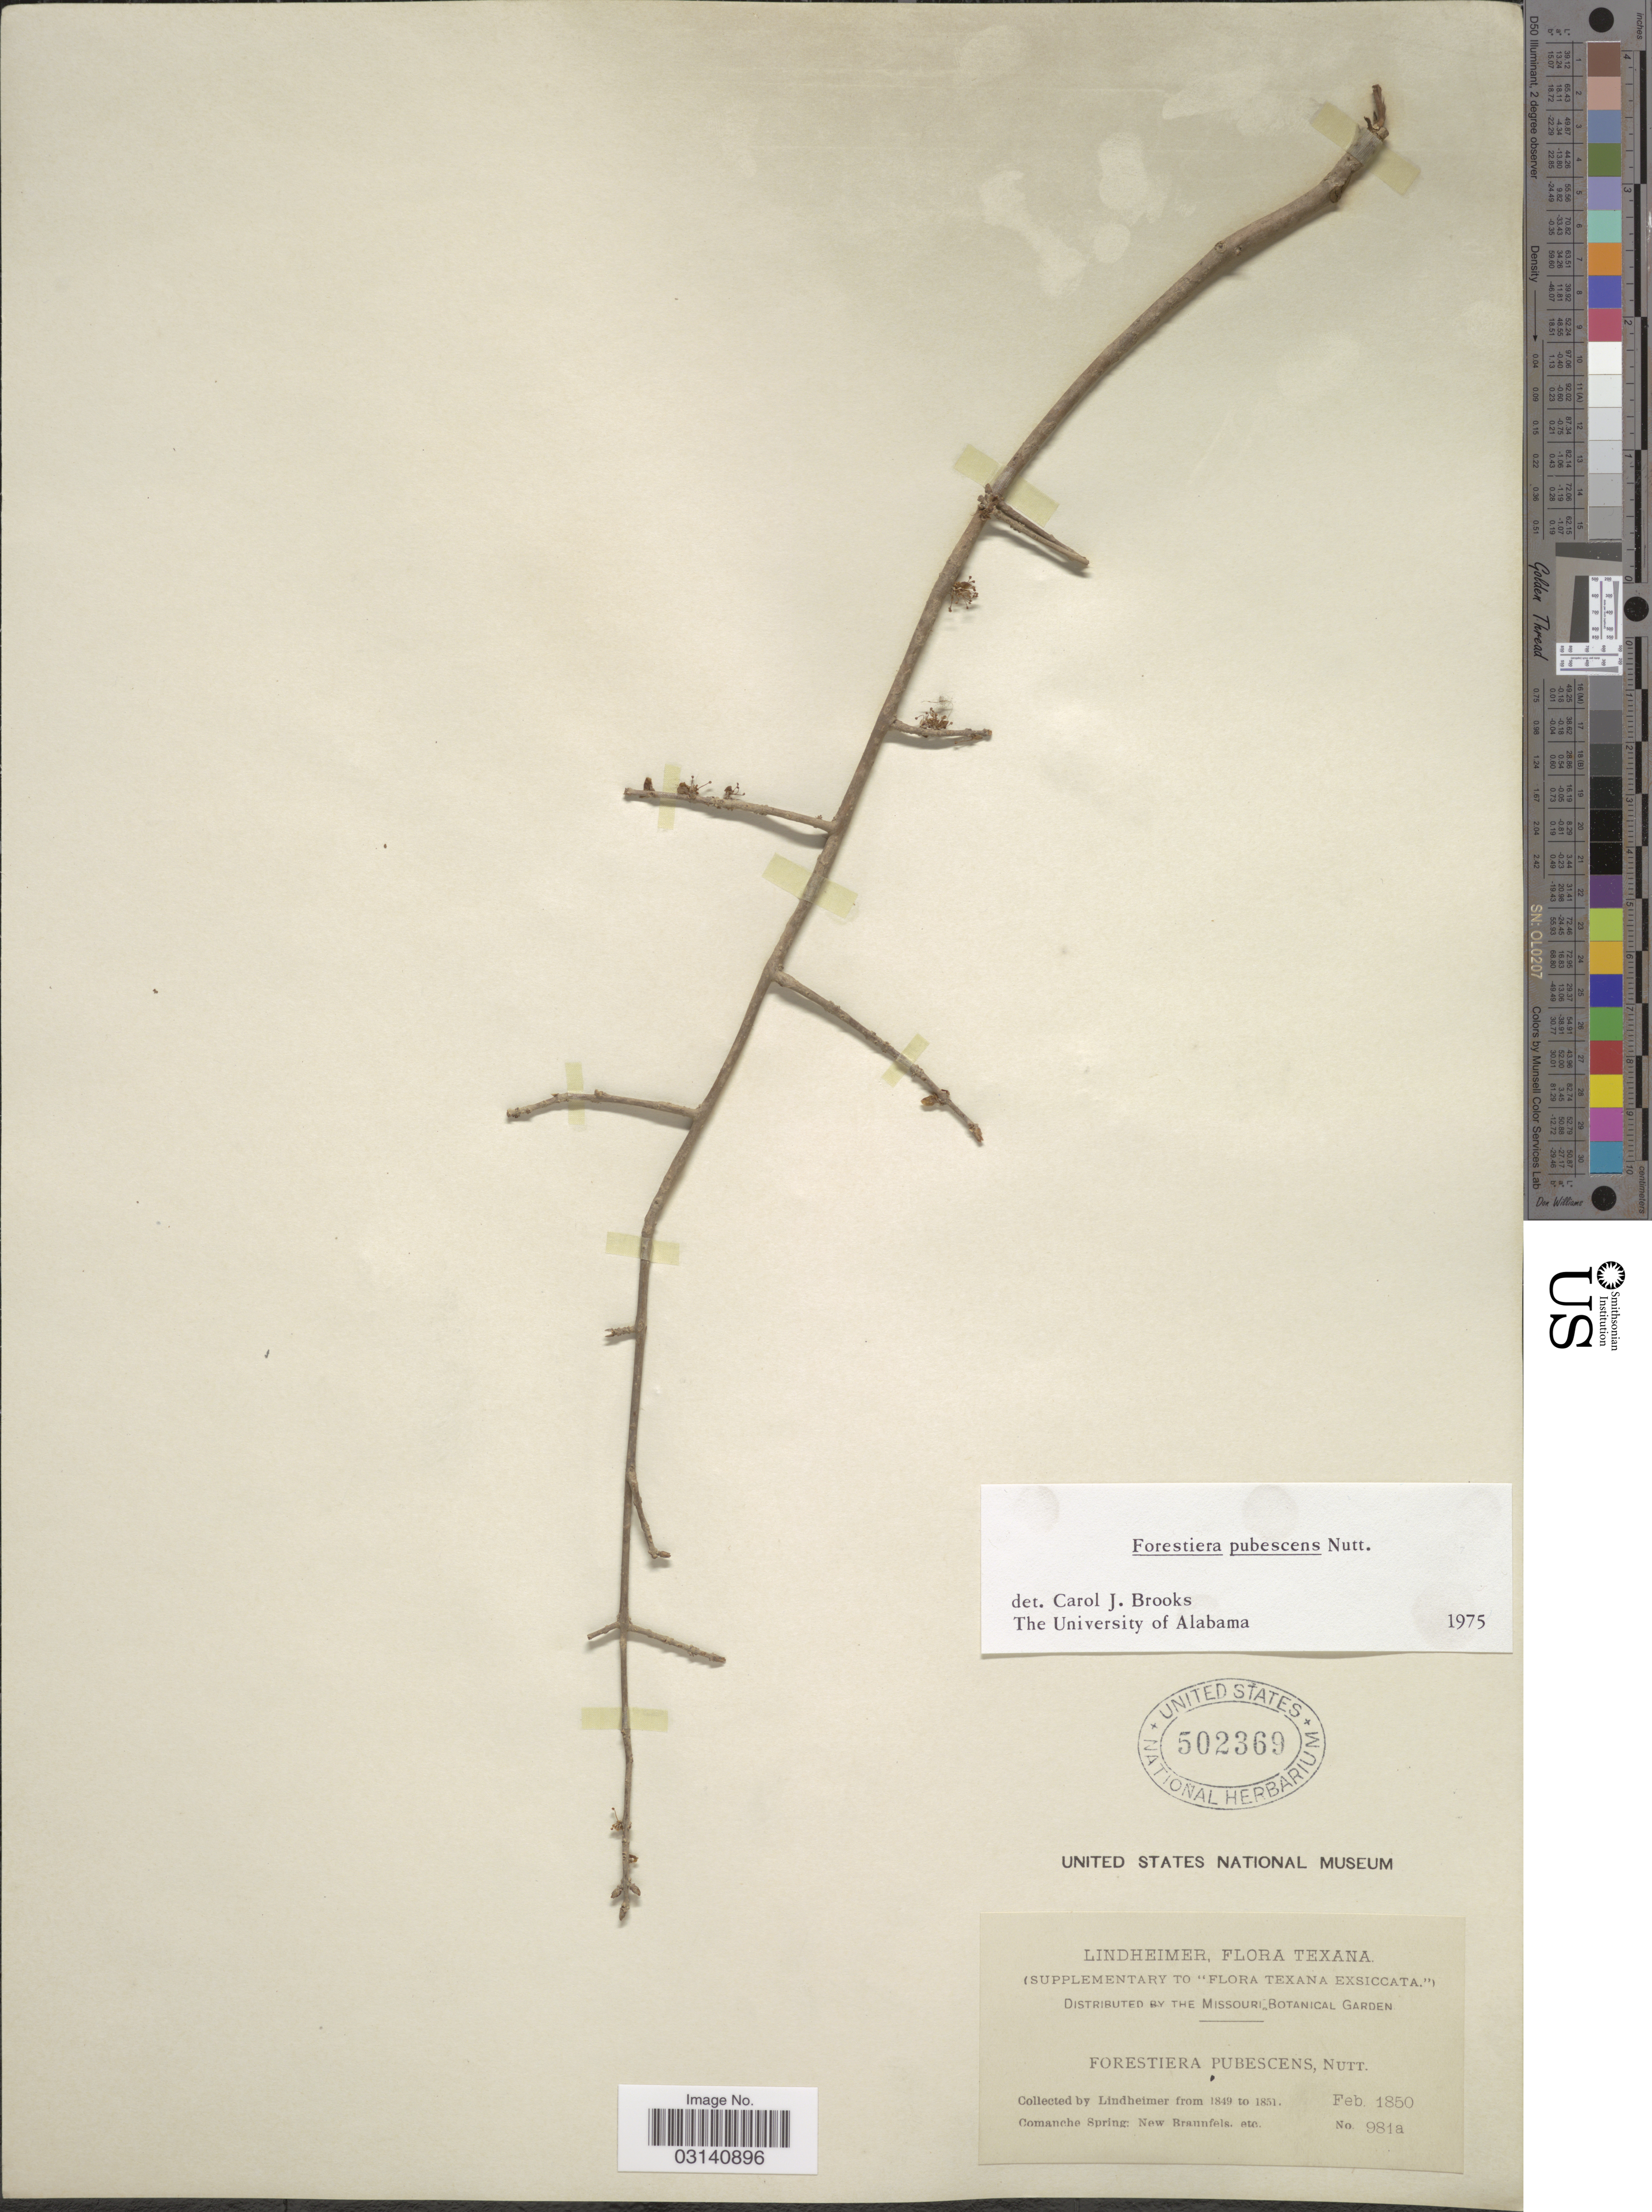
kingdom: Plantae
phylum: Tracheophyta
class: Magnoliopsida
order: Lamiales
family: Oleaceae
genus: Forestiera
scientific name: Forestiera pubescens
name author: Nutt.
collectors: -. Lindheimer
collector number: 981a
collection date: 1850-02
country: United States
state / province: Texas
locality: Comanche Spring: New Braunfels. etc.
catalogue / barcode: US 502369